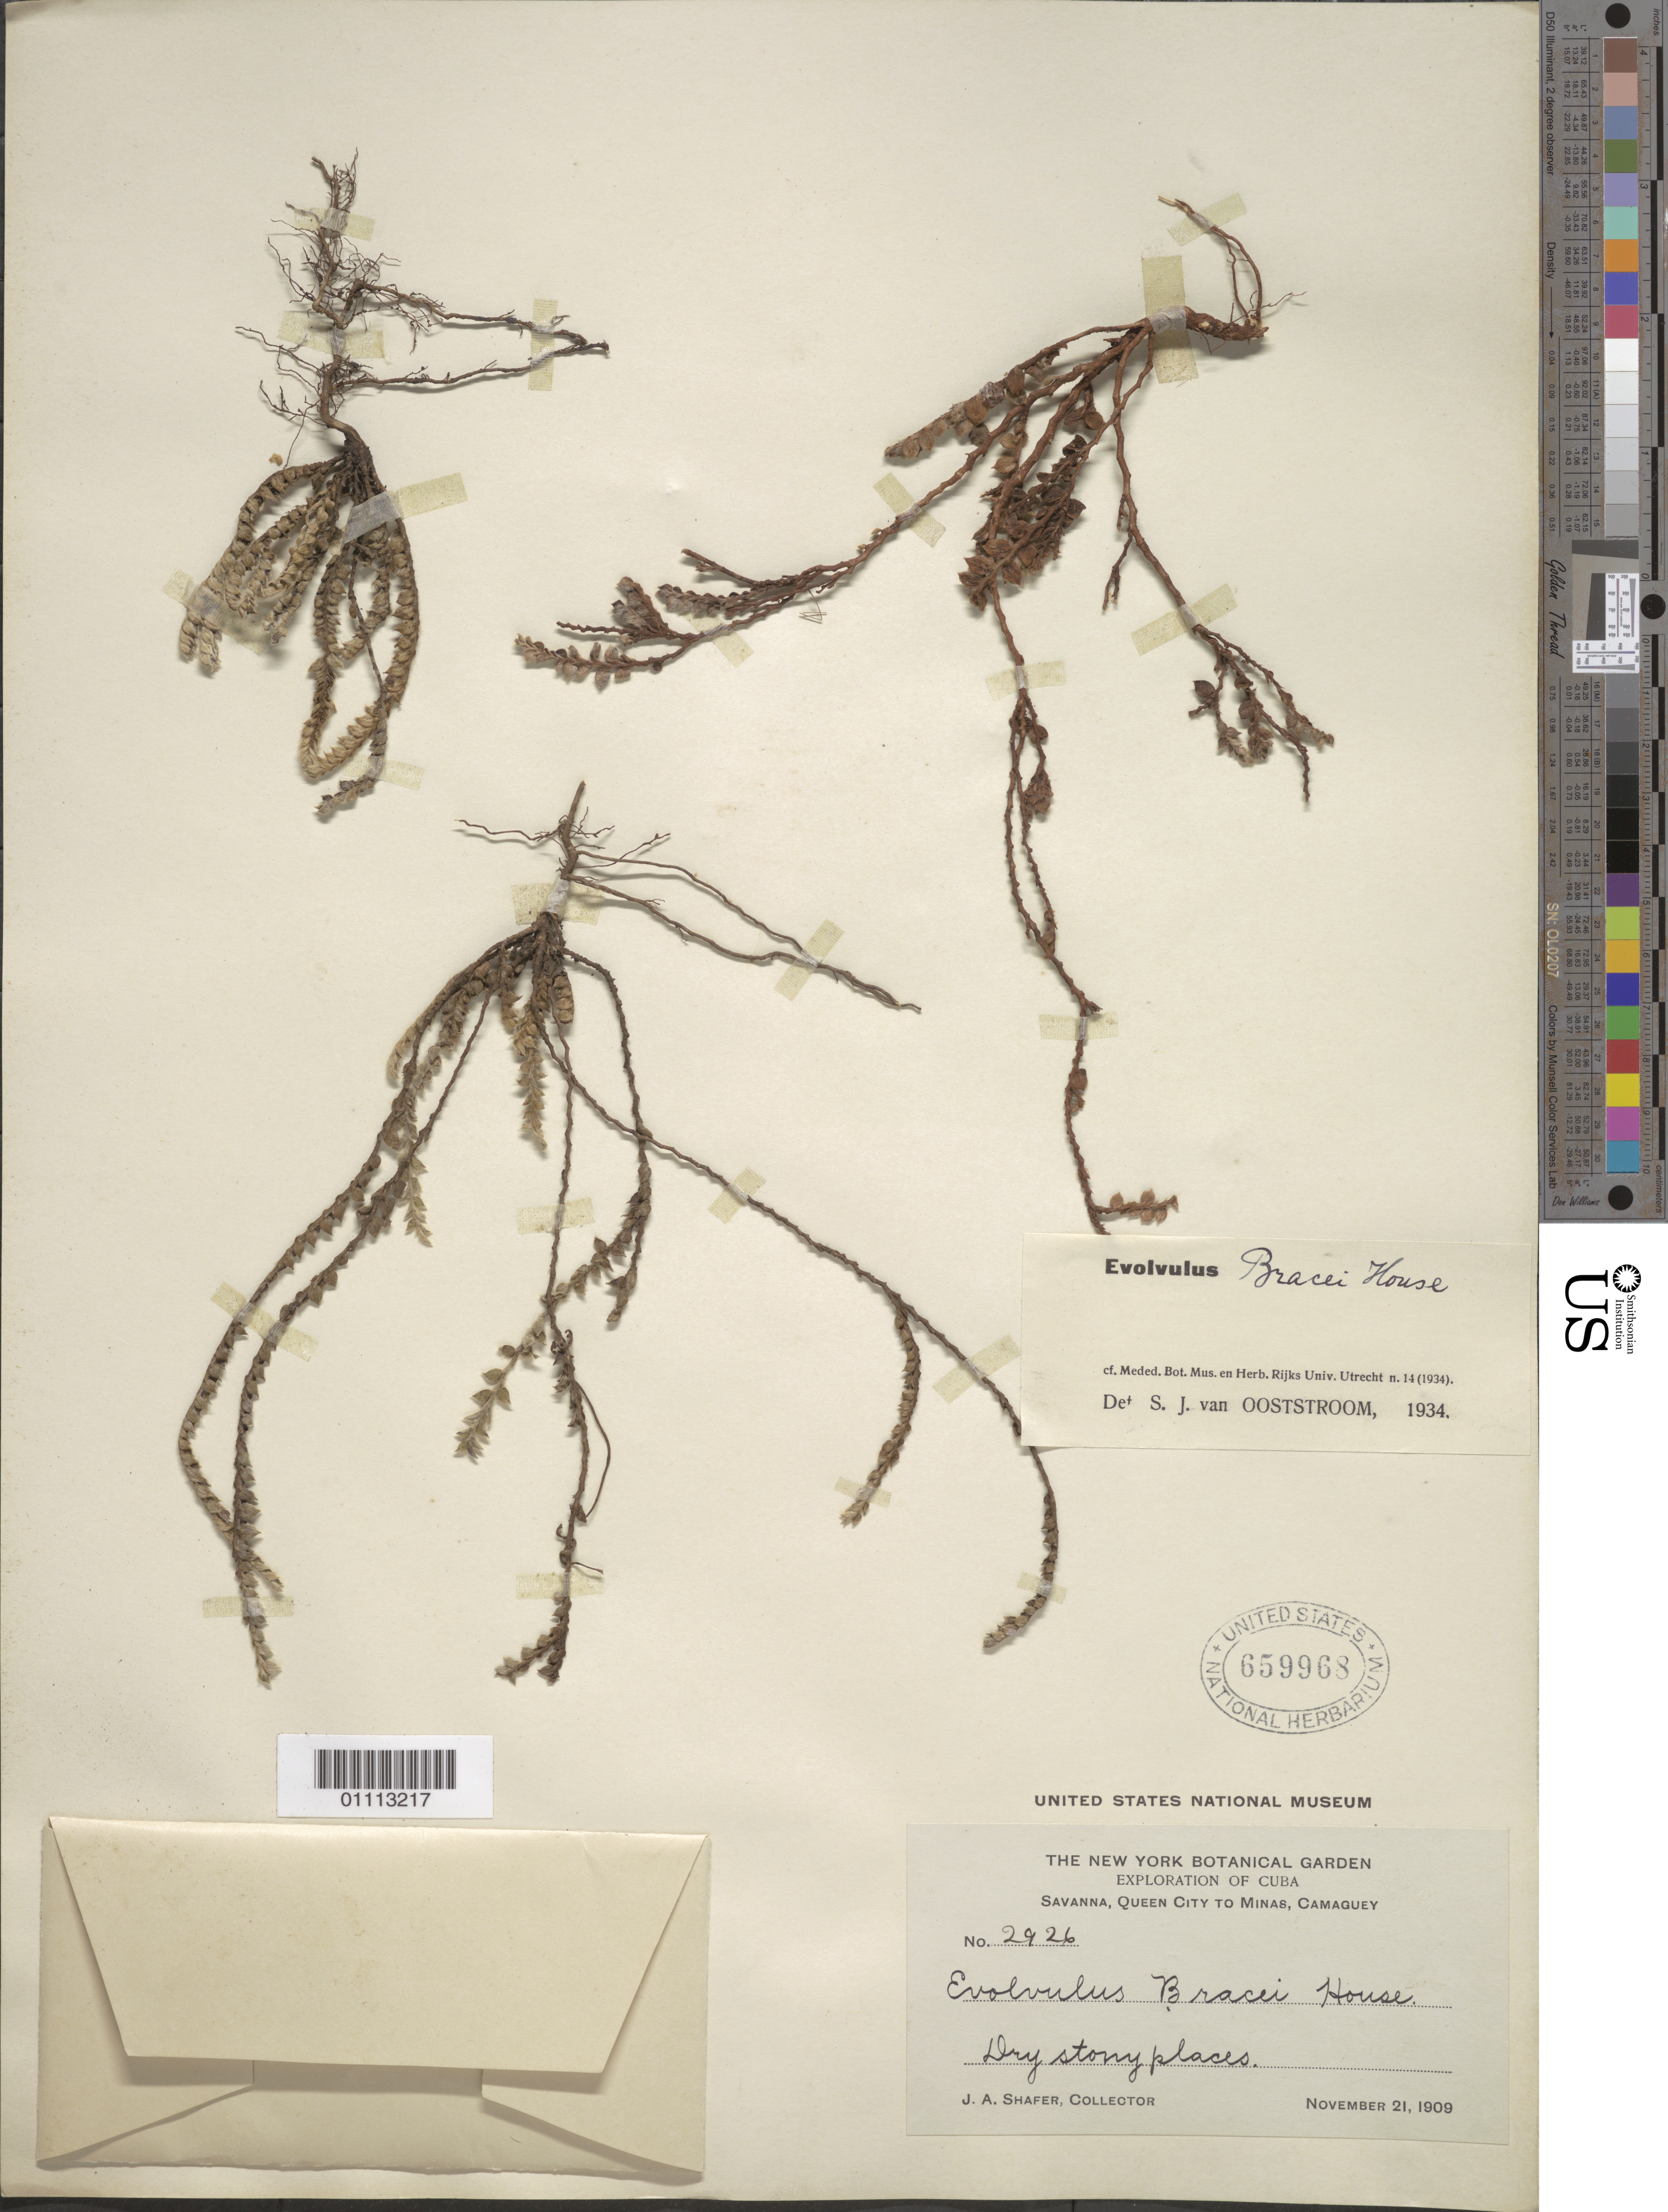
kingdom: Plantae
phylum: Tracheophyta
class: Magnoliopsida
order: Solanales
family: Convolvulaceae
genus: Evolvulus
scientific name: Evolvulus bracei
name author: House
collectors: J. A. Shafer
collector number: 2926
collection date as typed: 21 Nov 1909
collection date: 1909-11-21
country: Cuba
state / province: Camagüey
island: Cuba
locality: Savanna, Queen City to Minas Dry, stony places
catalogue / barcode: US 659968